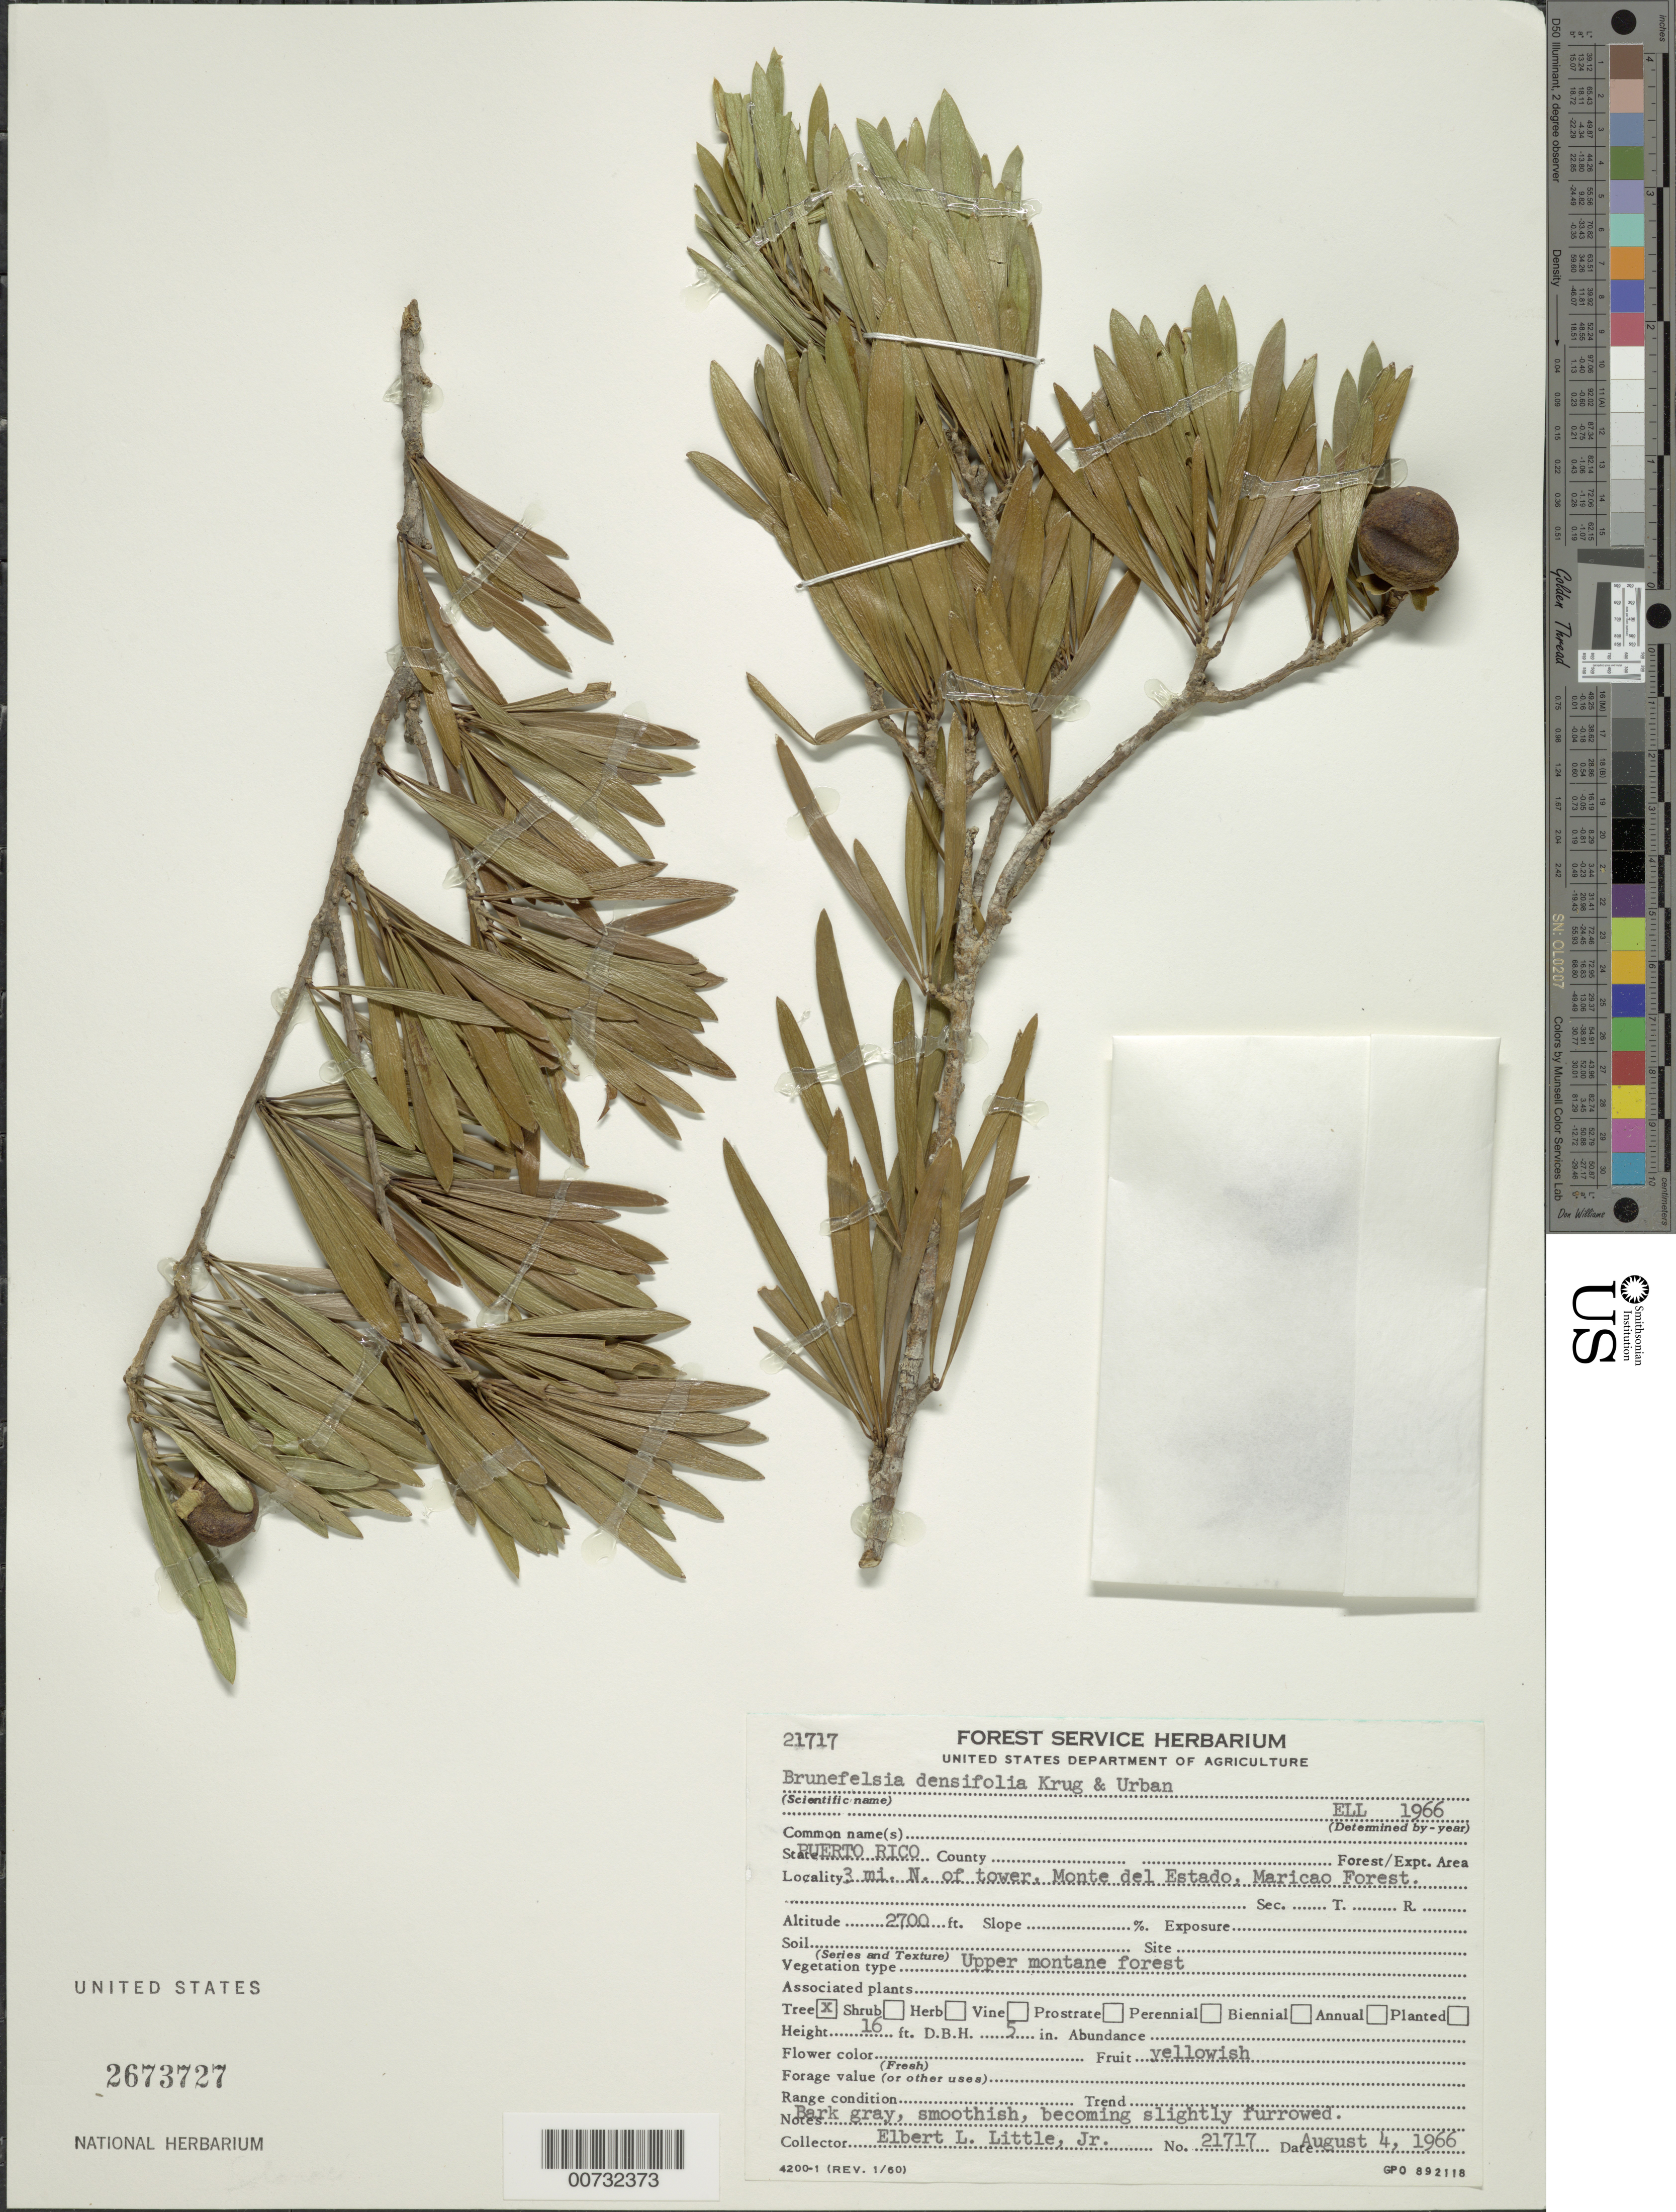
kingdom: Plantae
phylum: Tracheophyta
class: Magnoliopsida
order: Solanales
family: Solanaceae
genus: Brunfelsia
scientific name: Brunfelsia densifolia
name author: Krug & Urb.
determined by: Little, Elbert L., Jr., (FSSR), United States Department of Agriculture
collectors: E. L. Little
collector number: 21717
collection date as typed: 04 Aug 1966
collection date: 1966-08-04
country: Puerto Rico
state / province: Maricao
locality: Monte del Estado, Maricao Forest, 3 mi N of tower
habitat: Upper montane forest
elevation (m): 823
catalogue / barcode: US 2673727